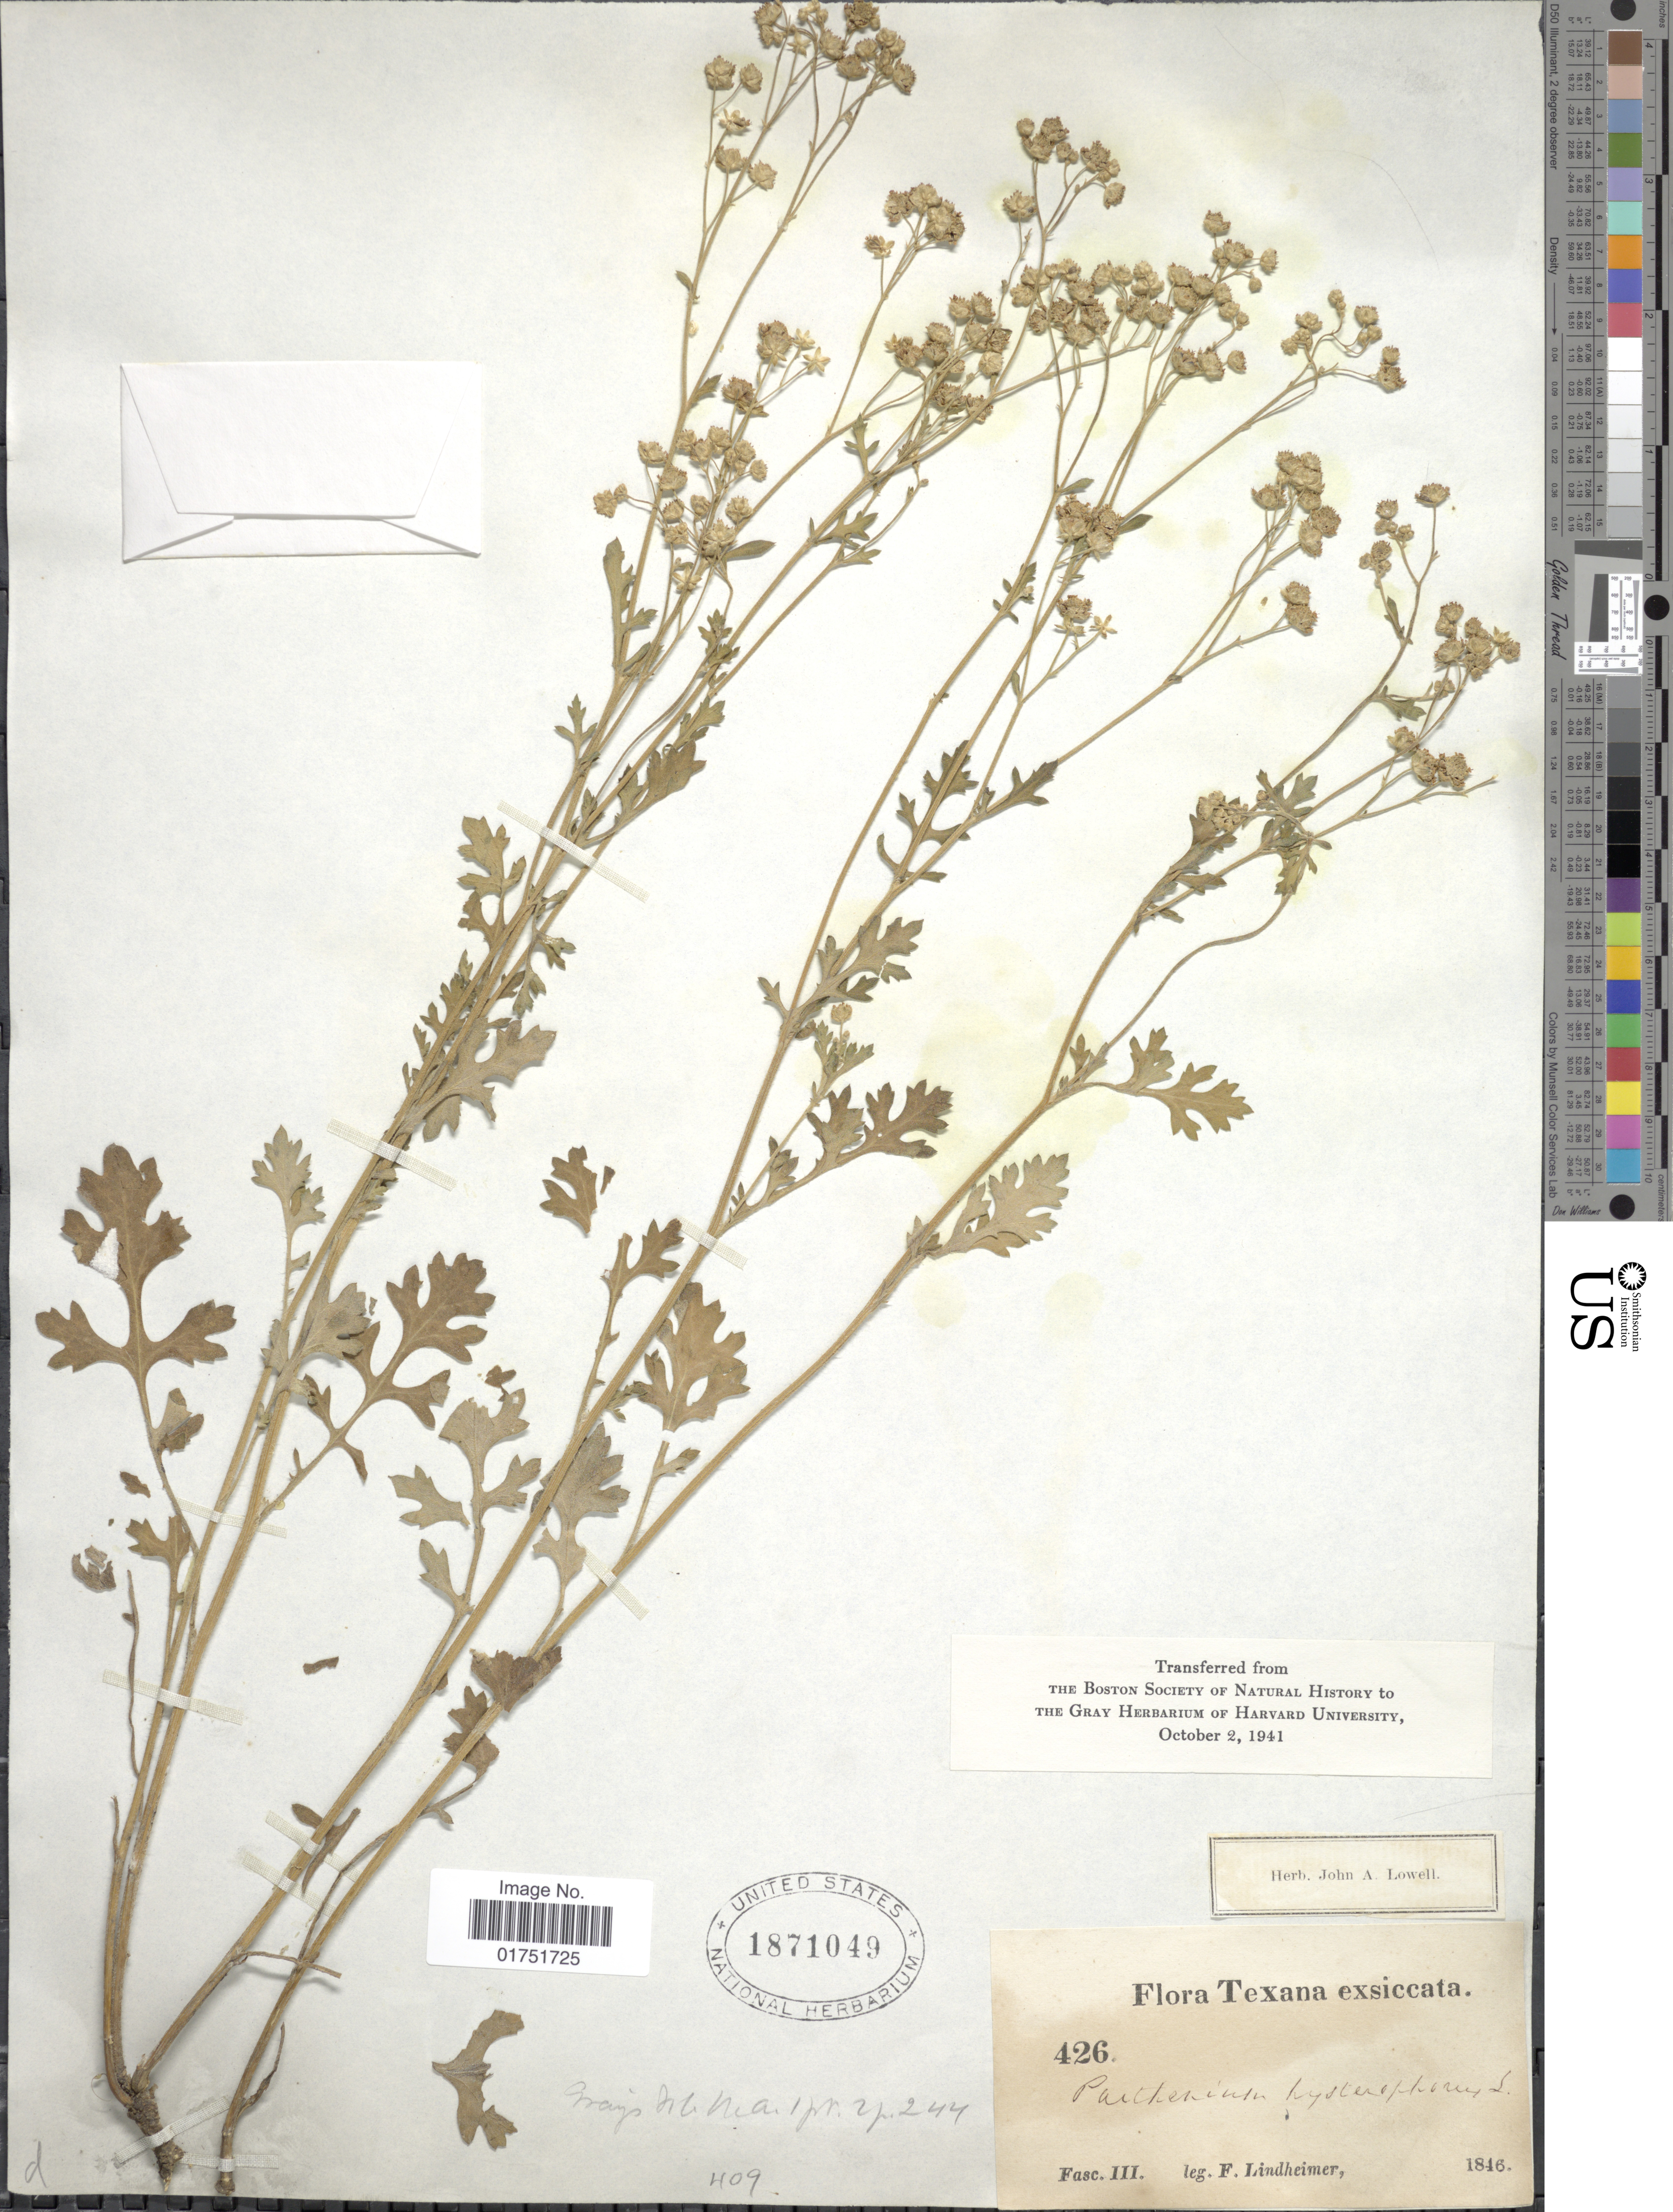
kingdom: Plantae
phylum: Tracheophyta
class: Magnoliopsida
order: Asterales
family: Asteraceae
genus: Parthenium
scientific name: Parthenium confertum var. lyratum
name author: (A. Gray) Rollins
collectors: F. J. Lindheimer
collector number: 426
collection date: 1846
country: United States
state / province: Texas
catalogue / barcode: US 1871049